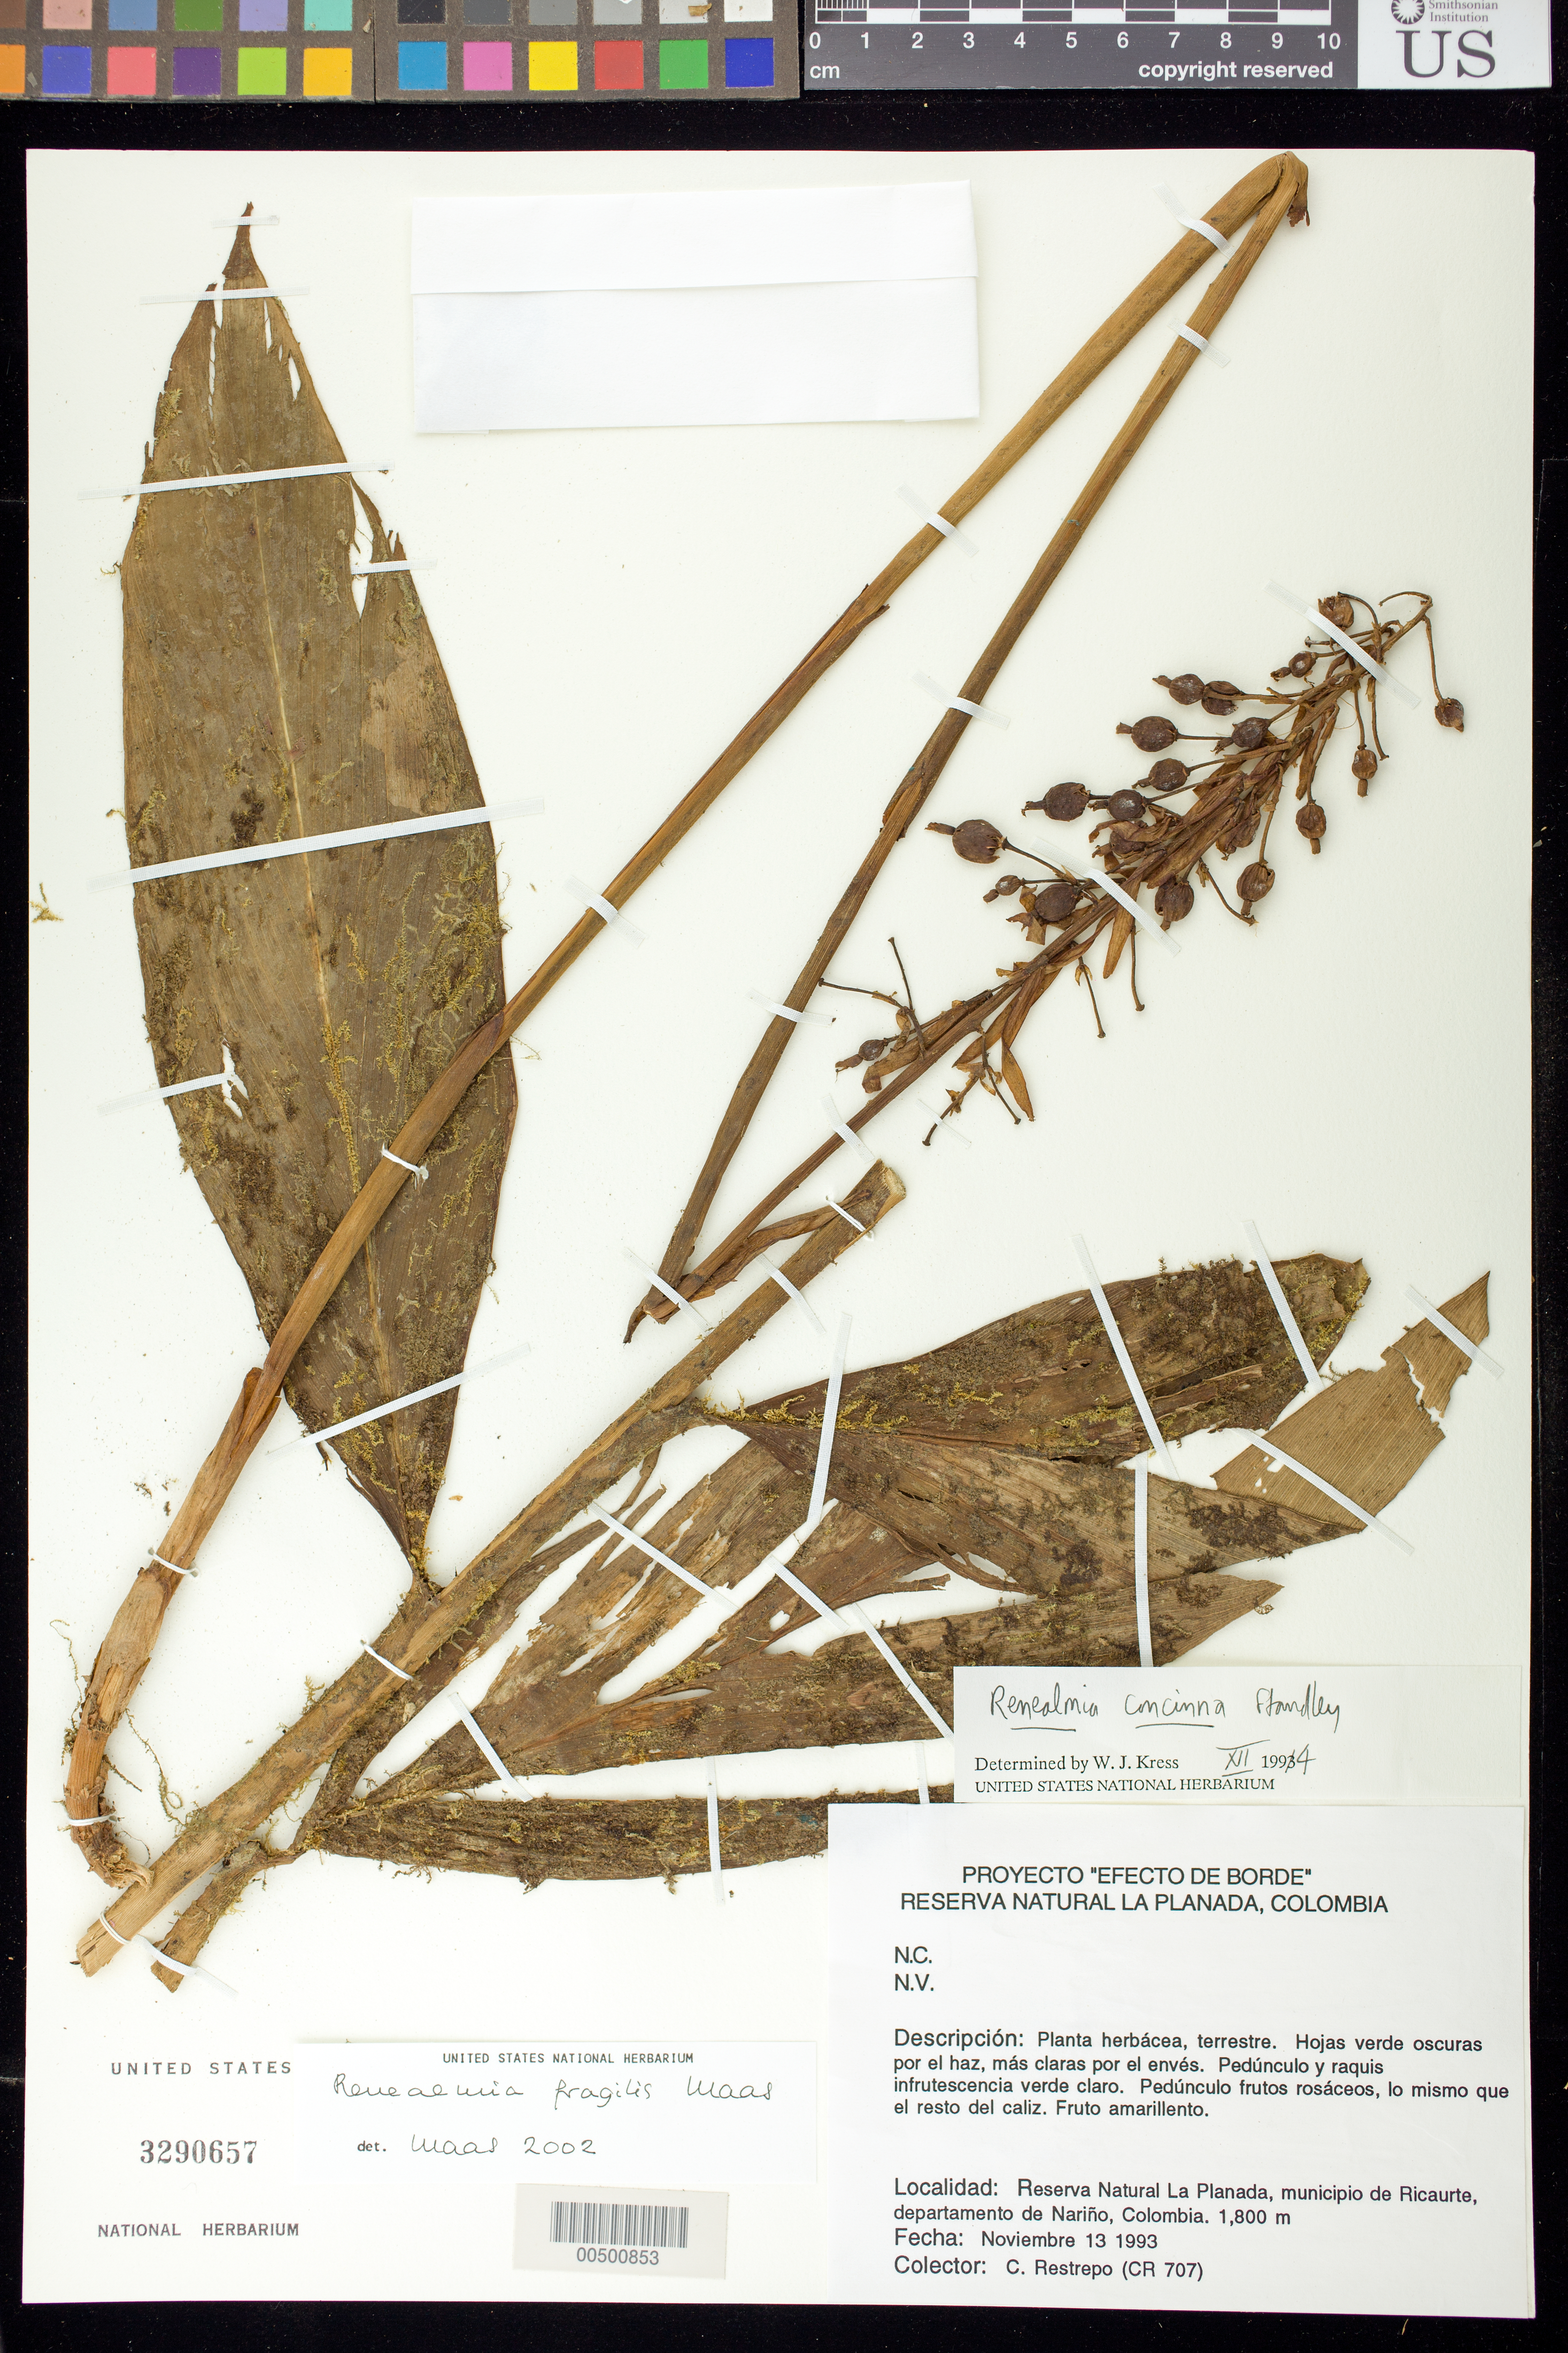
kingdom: Plantae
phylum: Tracheophyta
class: Liliopsida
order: Zingiberales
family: Zingiberaceae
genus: Renealmia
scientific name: Renealmia fragilis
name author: Maas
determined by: Maas, Paul J. M.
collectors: C. Restrepo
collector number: Cr 707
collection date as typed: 13 Nov 1993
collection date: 1993-11-13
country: Colombia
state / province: Nariño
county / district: Ricaurte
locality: Reserva Natural la Planada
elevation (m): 1800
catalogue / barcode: US 3290657